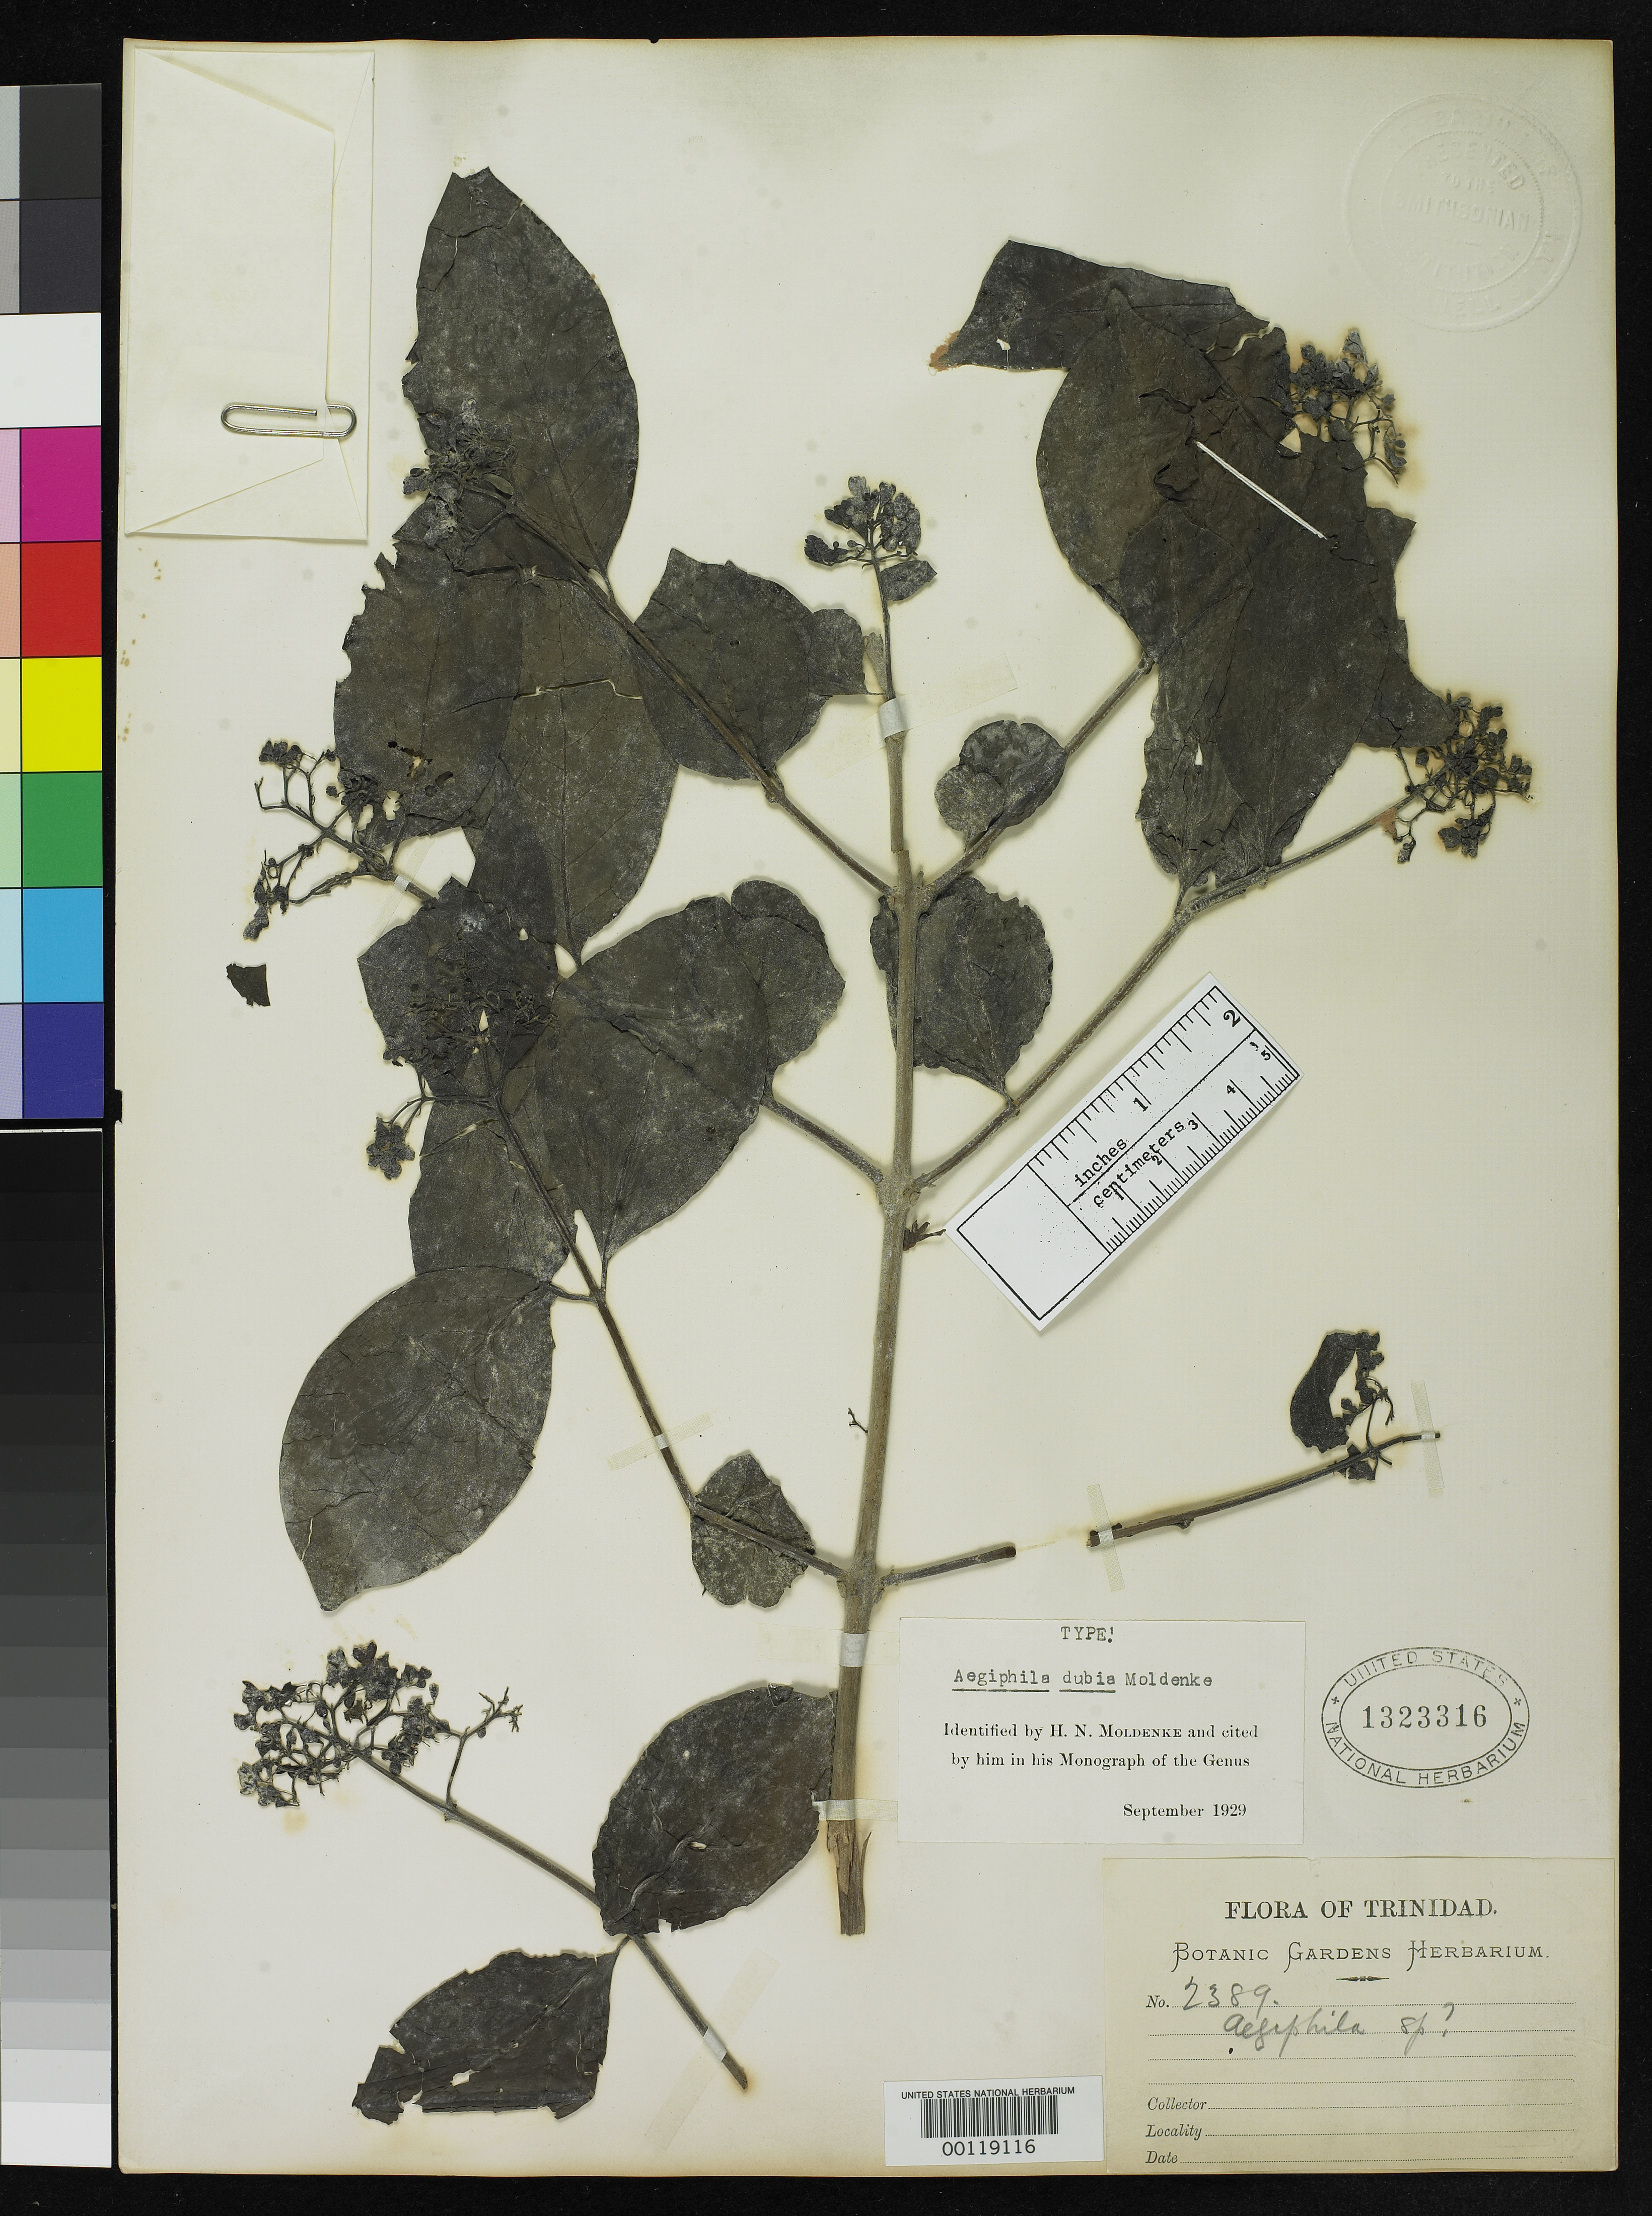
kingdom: Plantae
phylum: Tracheophyta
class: Magnoliopsida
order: Lamiales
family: Lamiaceae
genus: Aegiphila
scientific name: Aegiphila dubia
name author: Moldenke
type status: Holotype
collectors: K. Finlay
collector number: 2389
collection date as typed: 22 May 1868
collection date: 1868-05-22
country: Trinidad and Tobago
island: Trinidad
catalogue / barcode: US 1323316